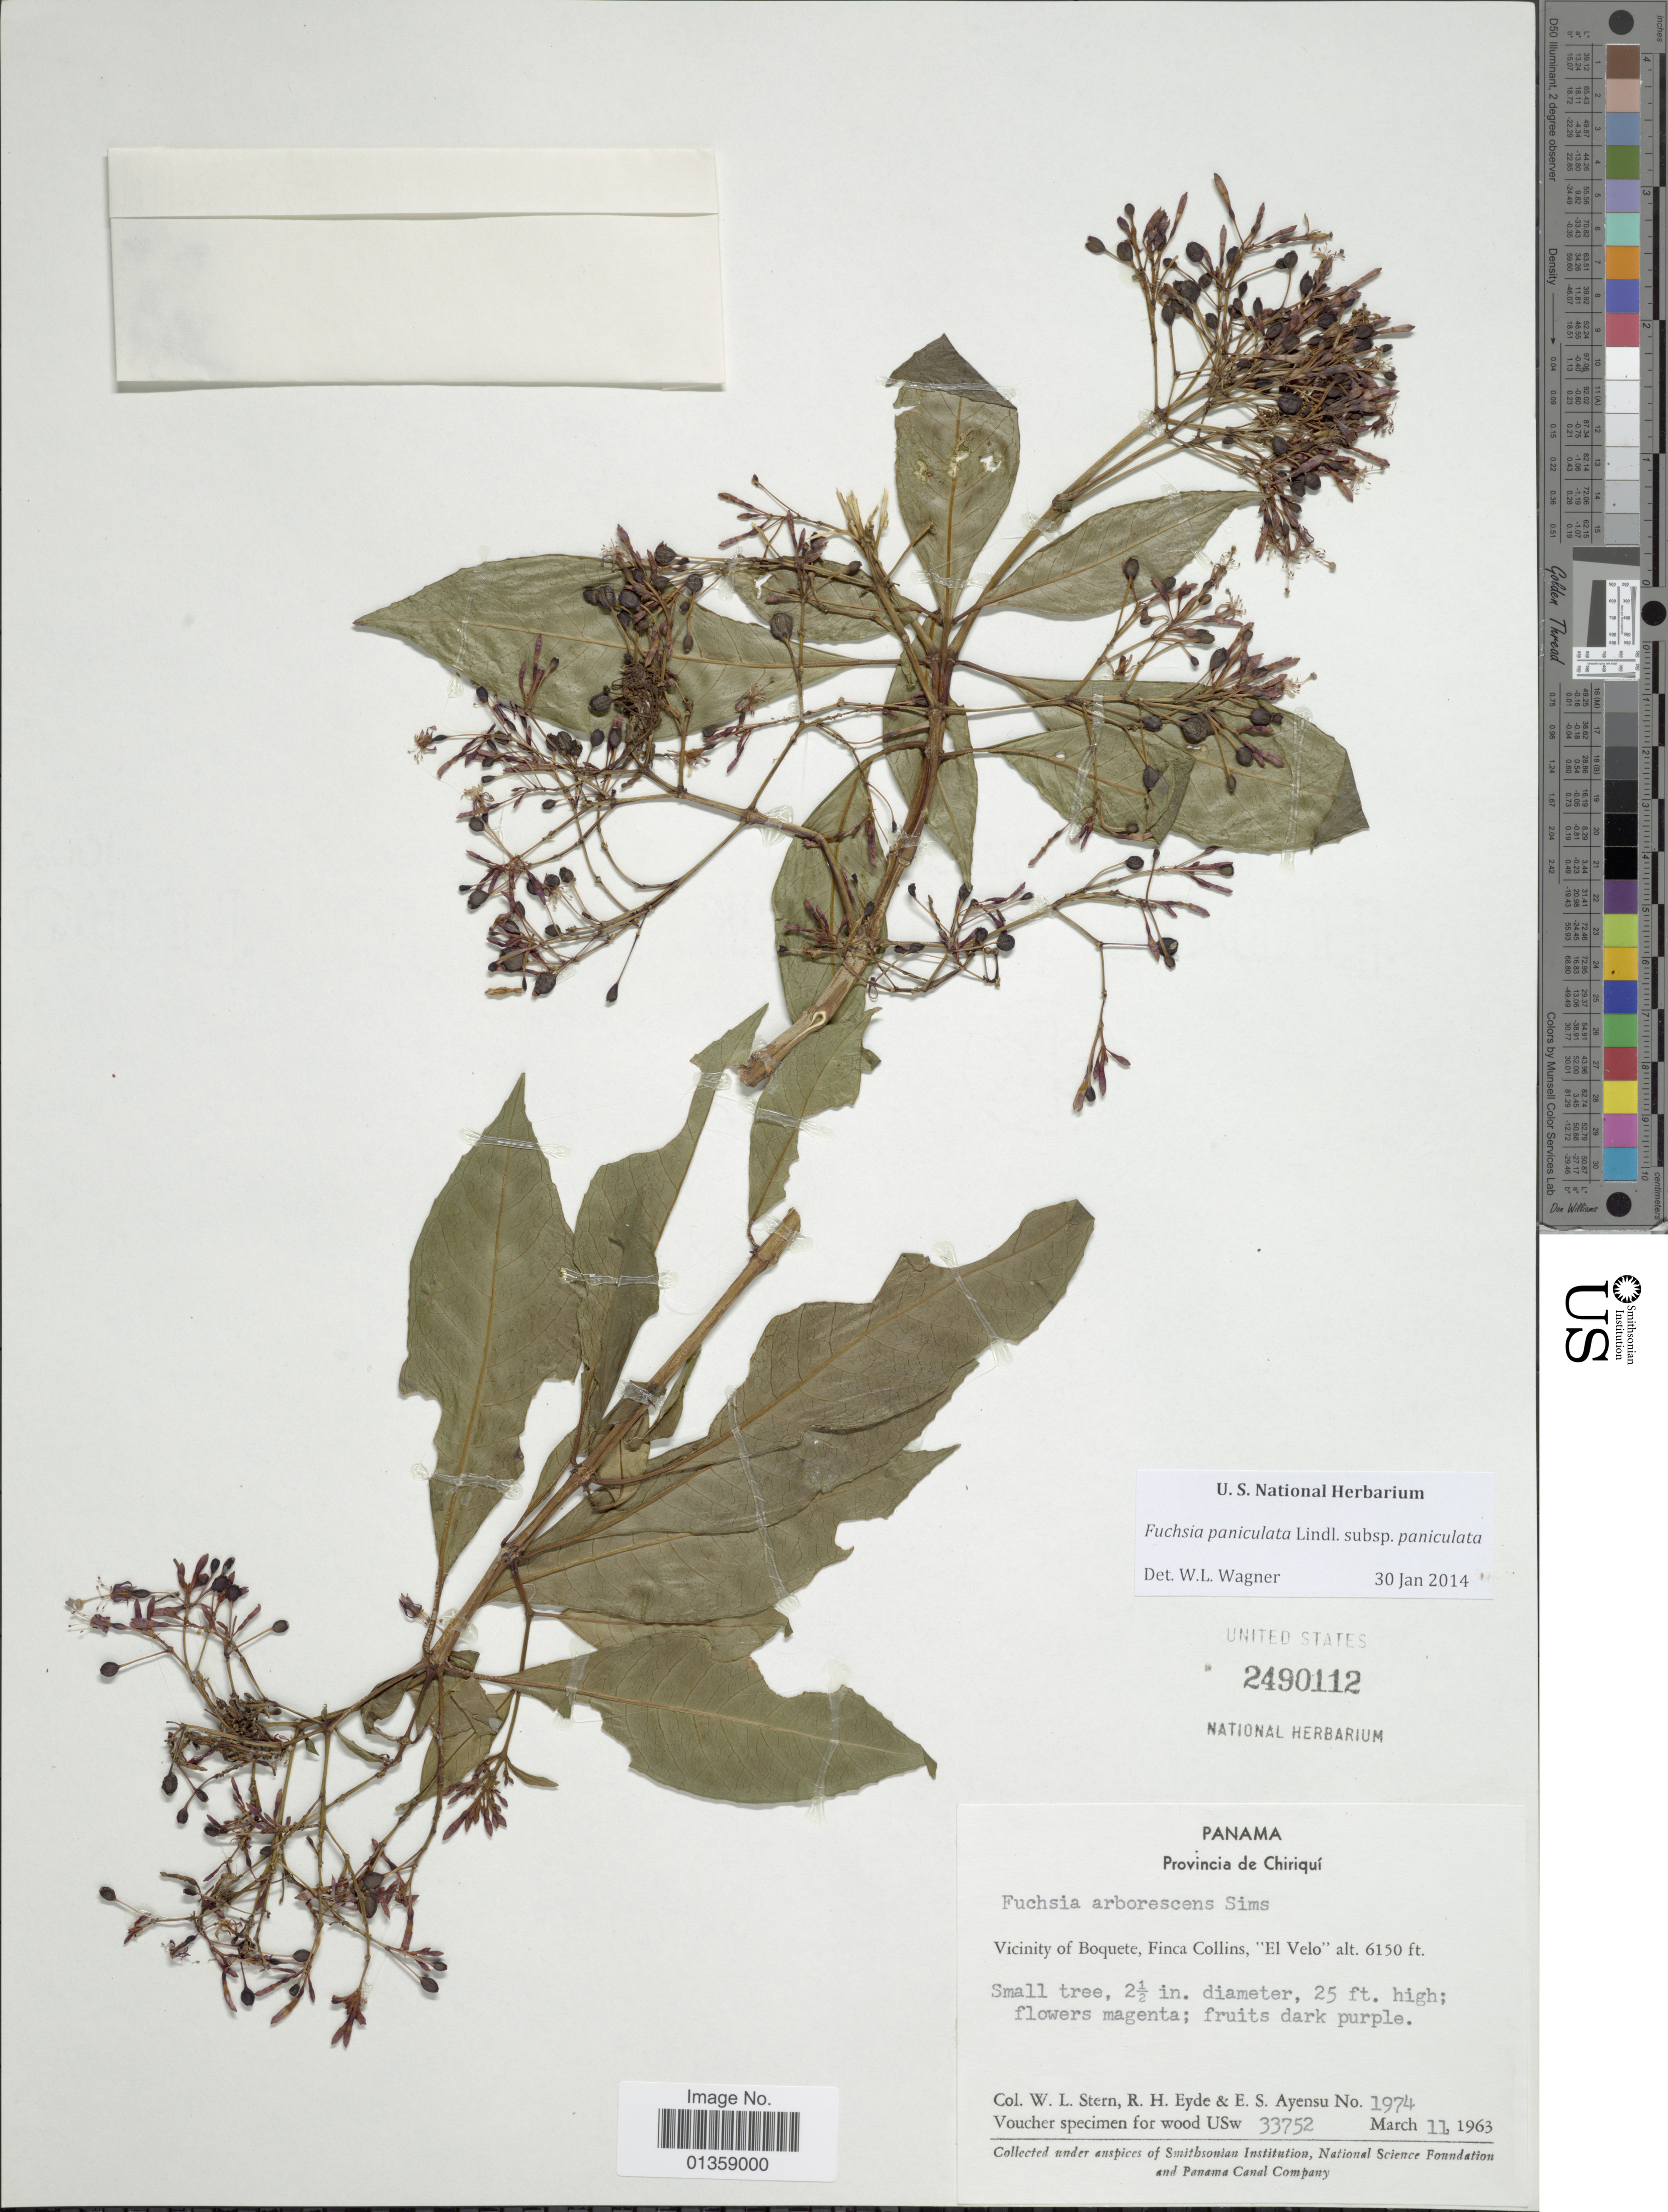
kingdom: Plantae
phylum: Tracheophyta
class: Magnoliopsida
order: Myrtales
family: Onagraceae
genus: Fuchsia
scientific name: Fuchsia paniculata subsp. paniculata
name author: Lindl.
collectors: W. L. Stern, R. H. Eyde & E. S. Ayensu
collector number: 1974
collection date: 1963-03-11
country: Panama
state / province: Chiriqui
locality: Vicinity of Boquete, Finca Collins, "El Vedo"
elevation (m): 1875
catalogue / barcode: US 2490112